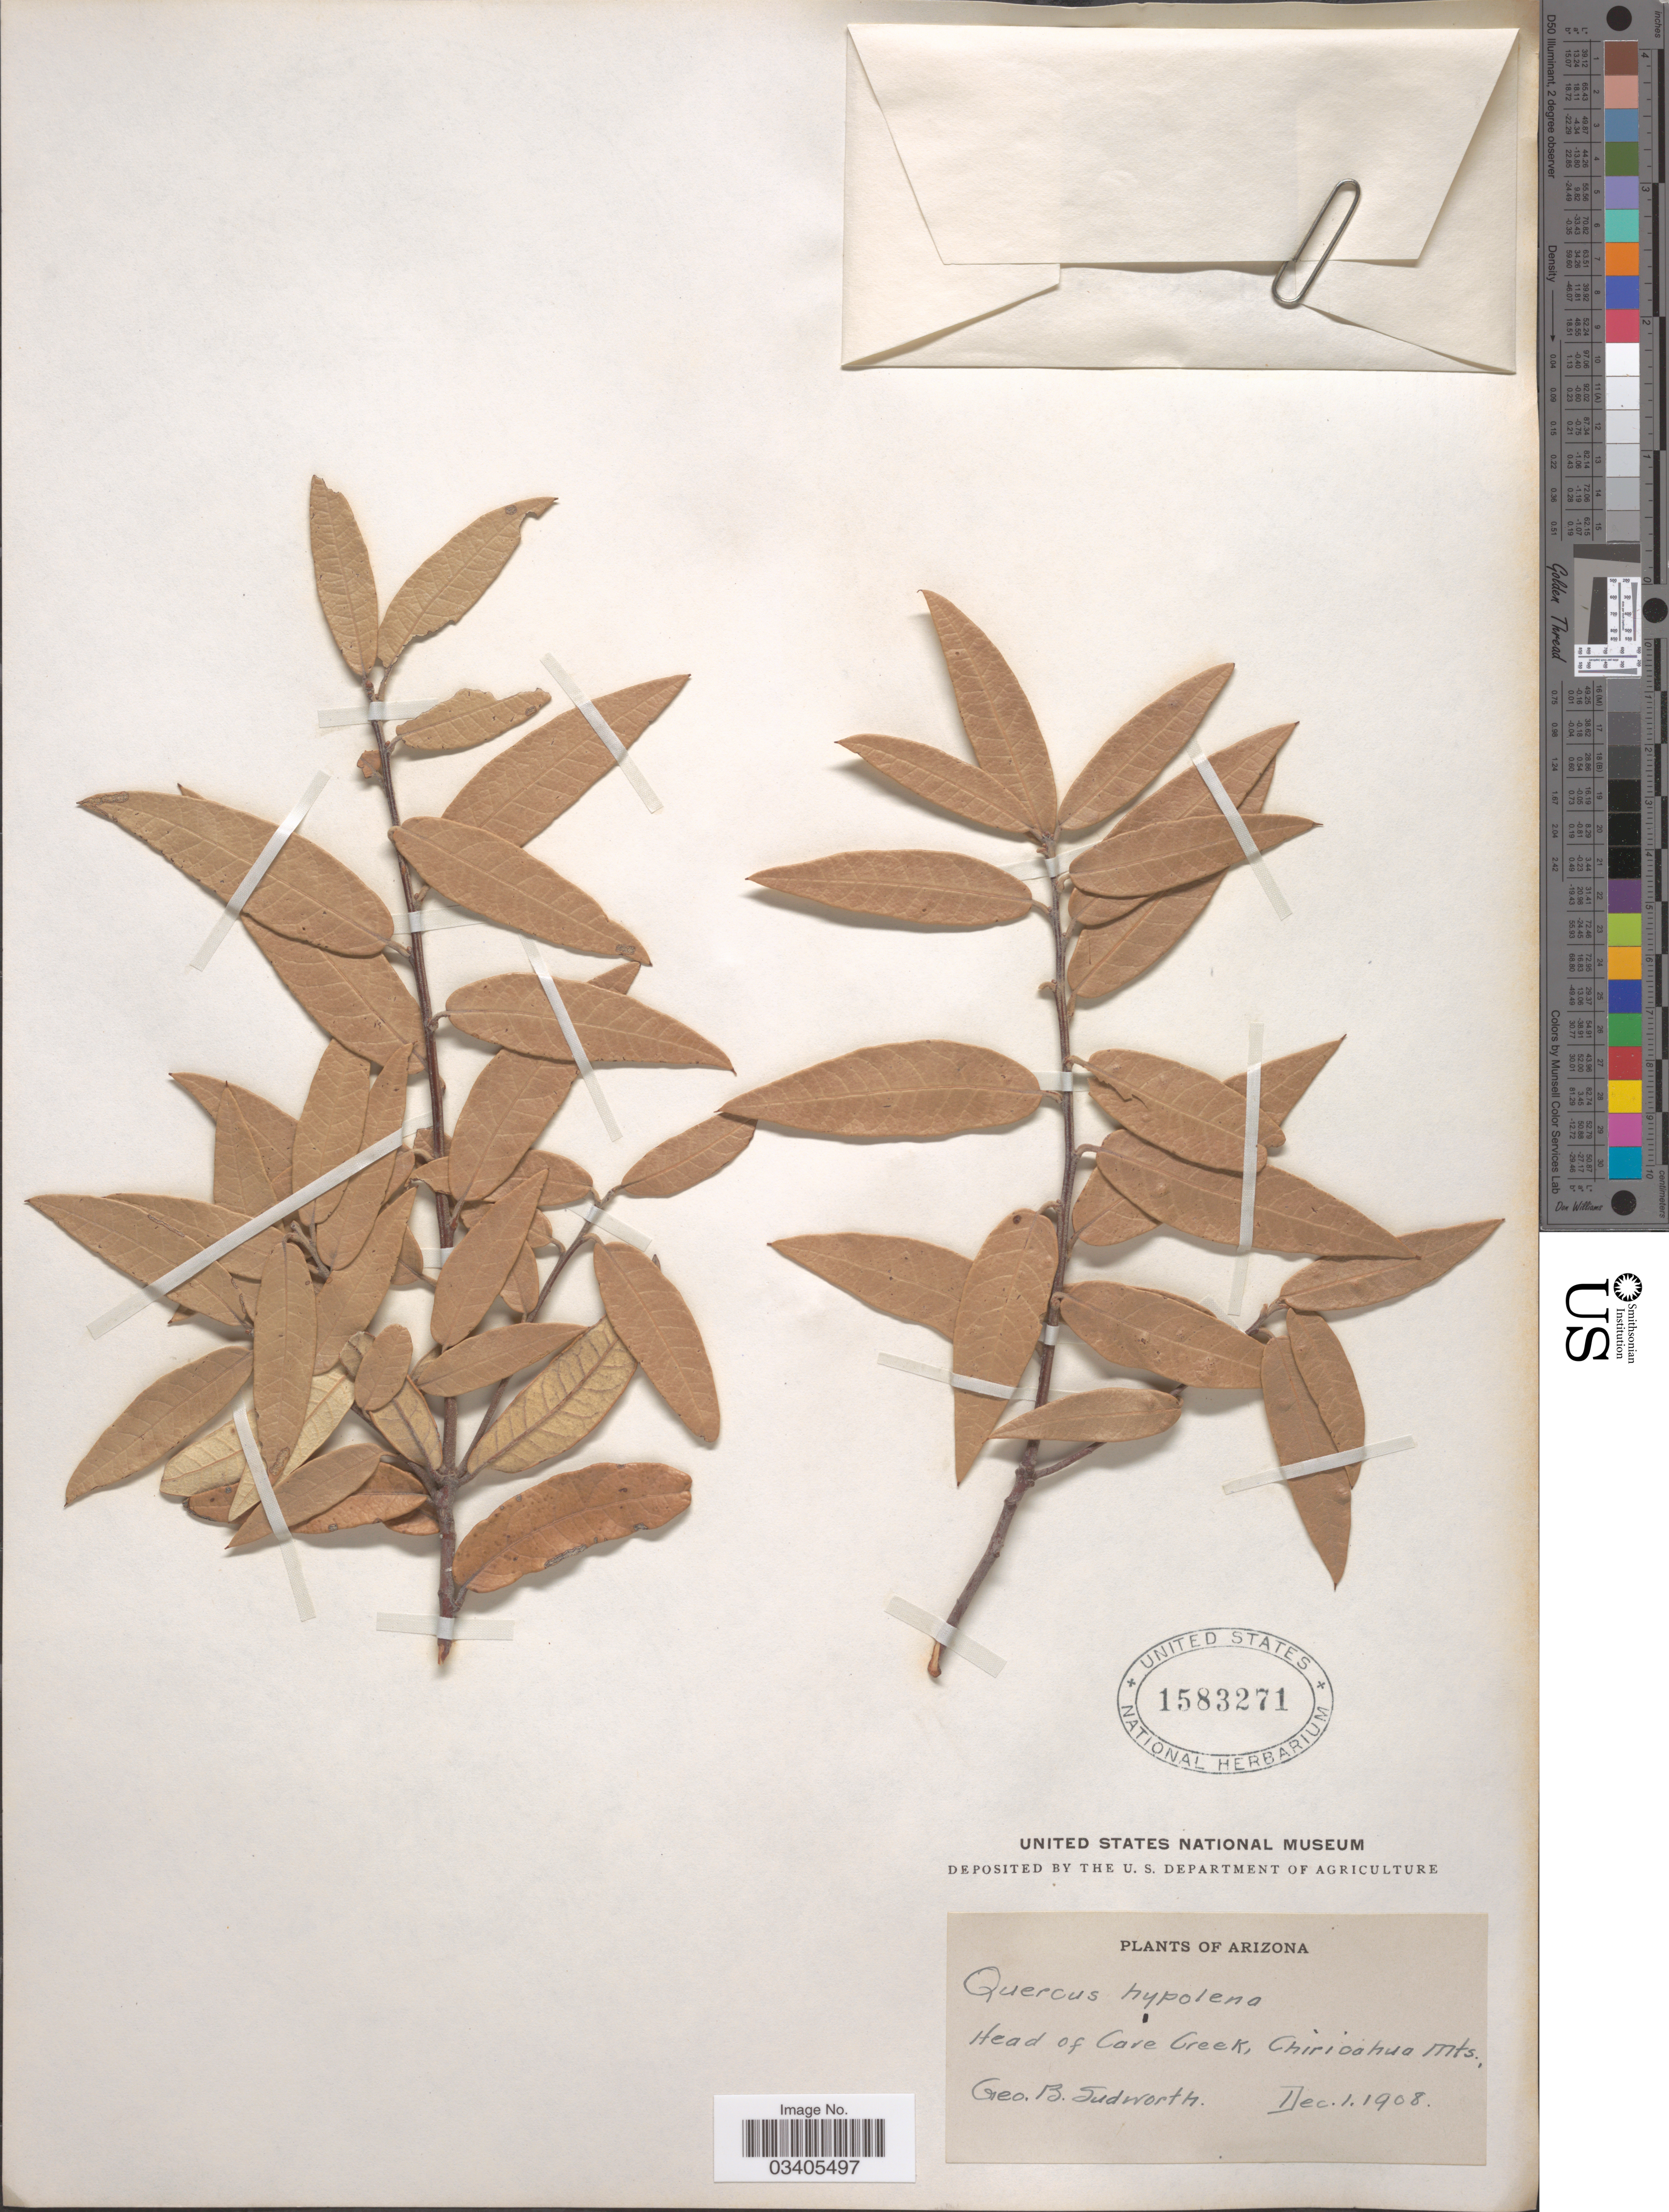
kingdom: Plantae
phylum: Tracheophyta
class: Magnoliopsida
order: Fagales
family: Fagaceae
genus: Quercus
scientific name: Quercus hypoleucoides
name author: A. Camus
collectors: G. B. Sudworth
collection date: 1908-12-01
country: United States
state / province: Arizona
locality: Head of Cove Creek, Chiricahua Mts.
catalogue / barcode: US 1583271